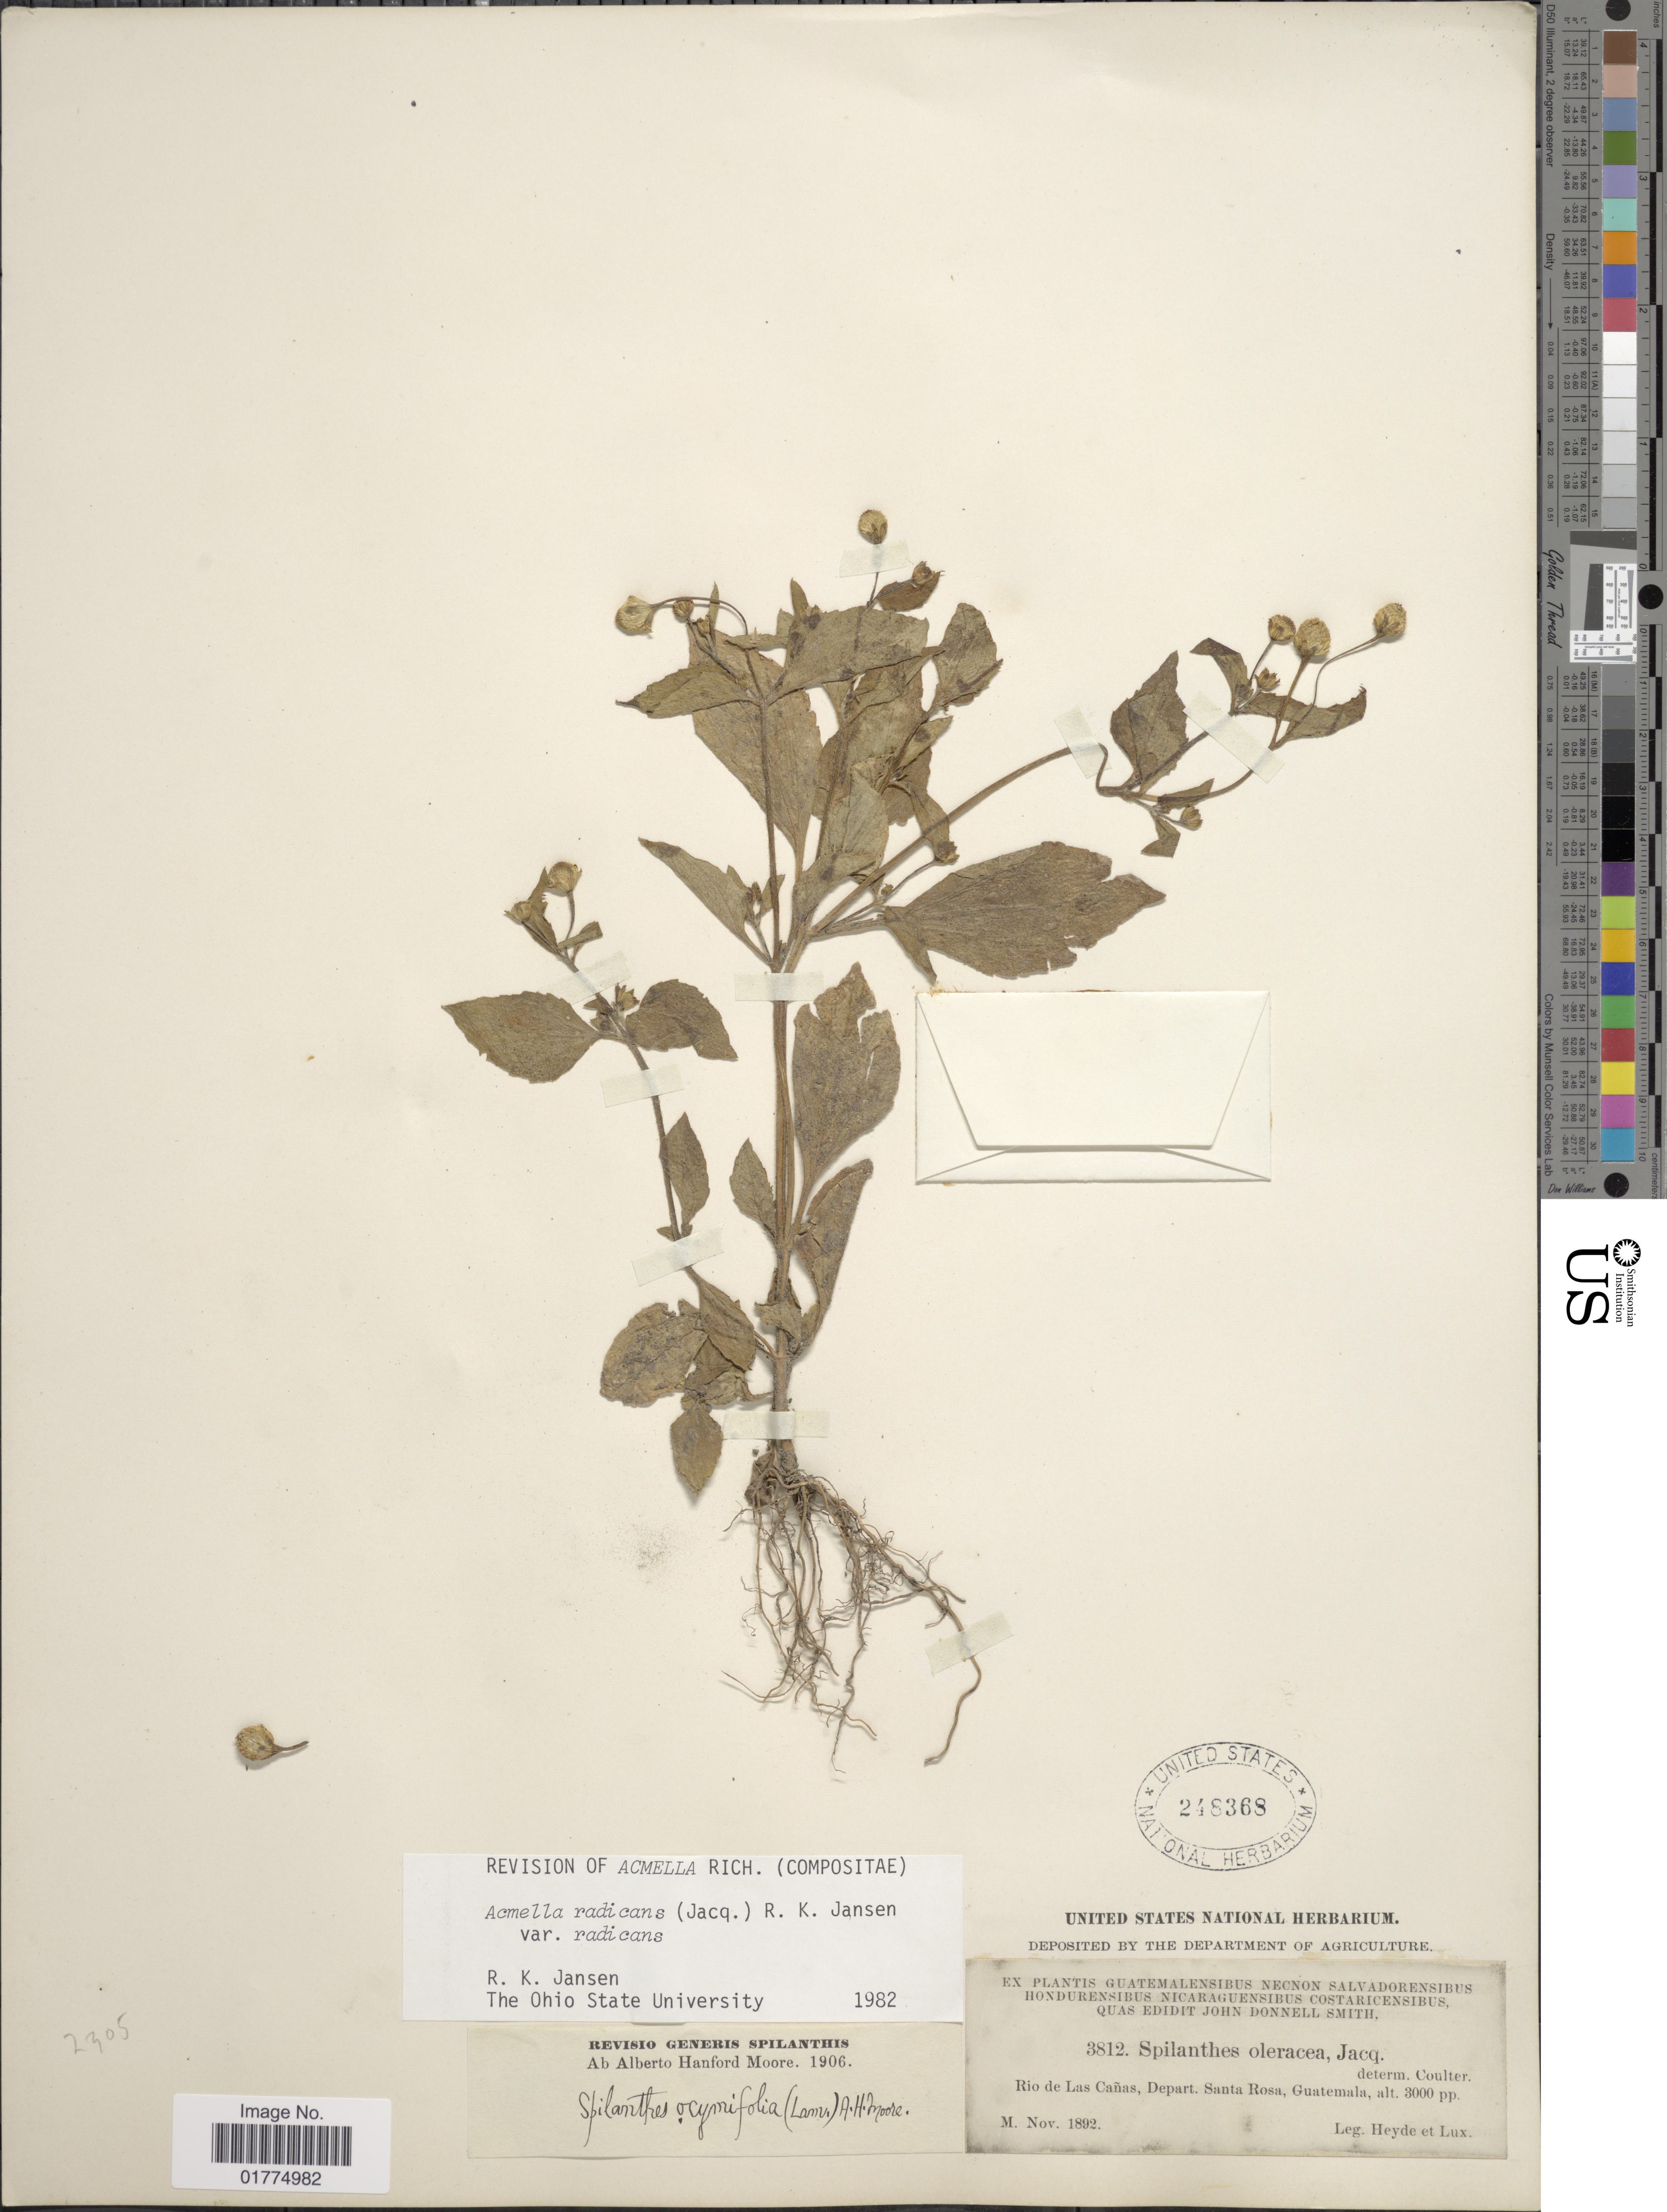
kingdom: Plantae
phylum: Tracheophyta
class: Magnoliopsida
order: Asterales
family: Asteraceae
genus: Acmella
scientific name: Acmella radicans var. radicans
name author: (Jacq.) R.K. Jansen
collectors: Heyde & Lux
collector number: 3812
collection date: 1892-11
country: Guatemala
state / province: Santa Rosa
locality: Rio de Las Cañas, Depart. Santa Rosa, Guatemala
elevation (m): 914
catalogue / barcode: US 248368